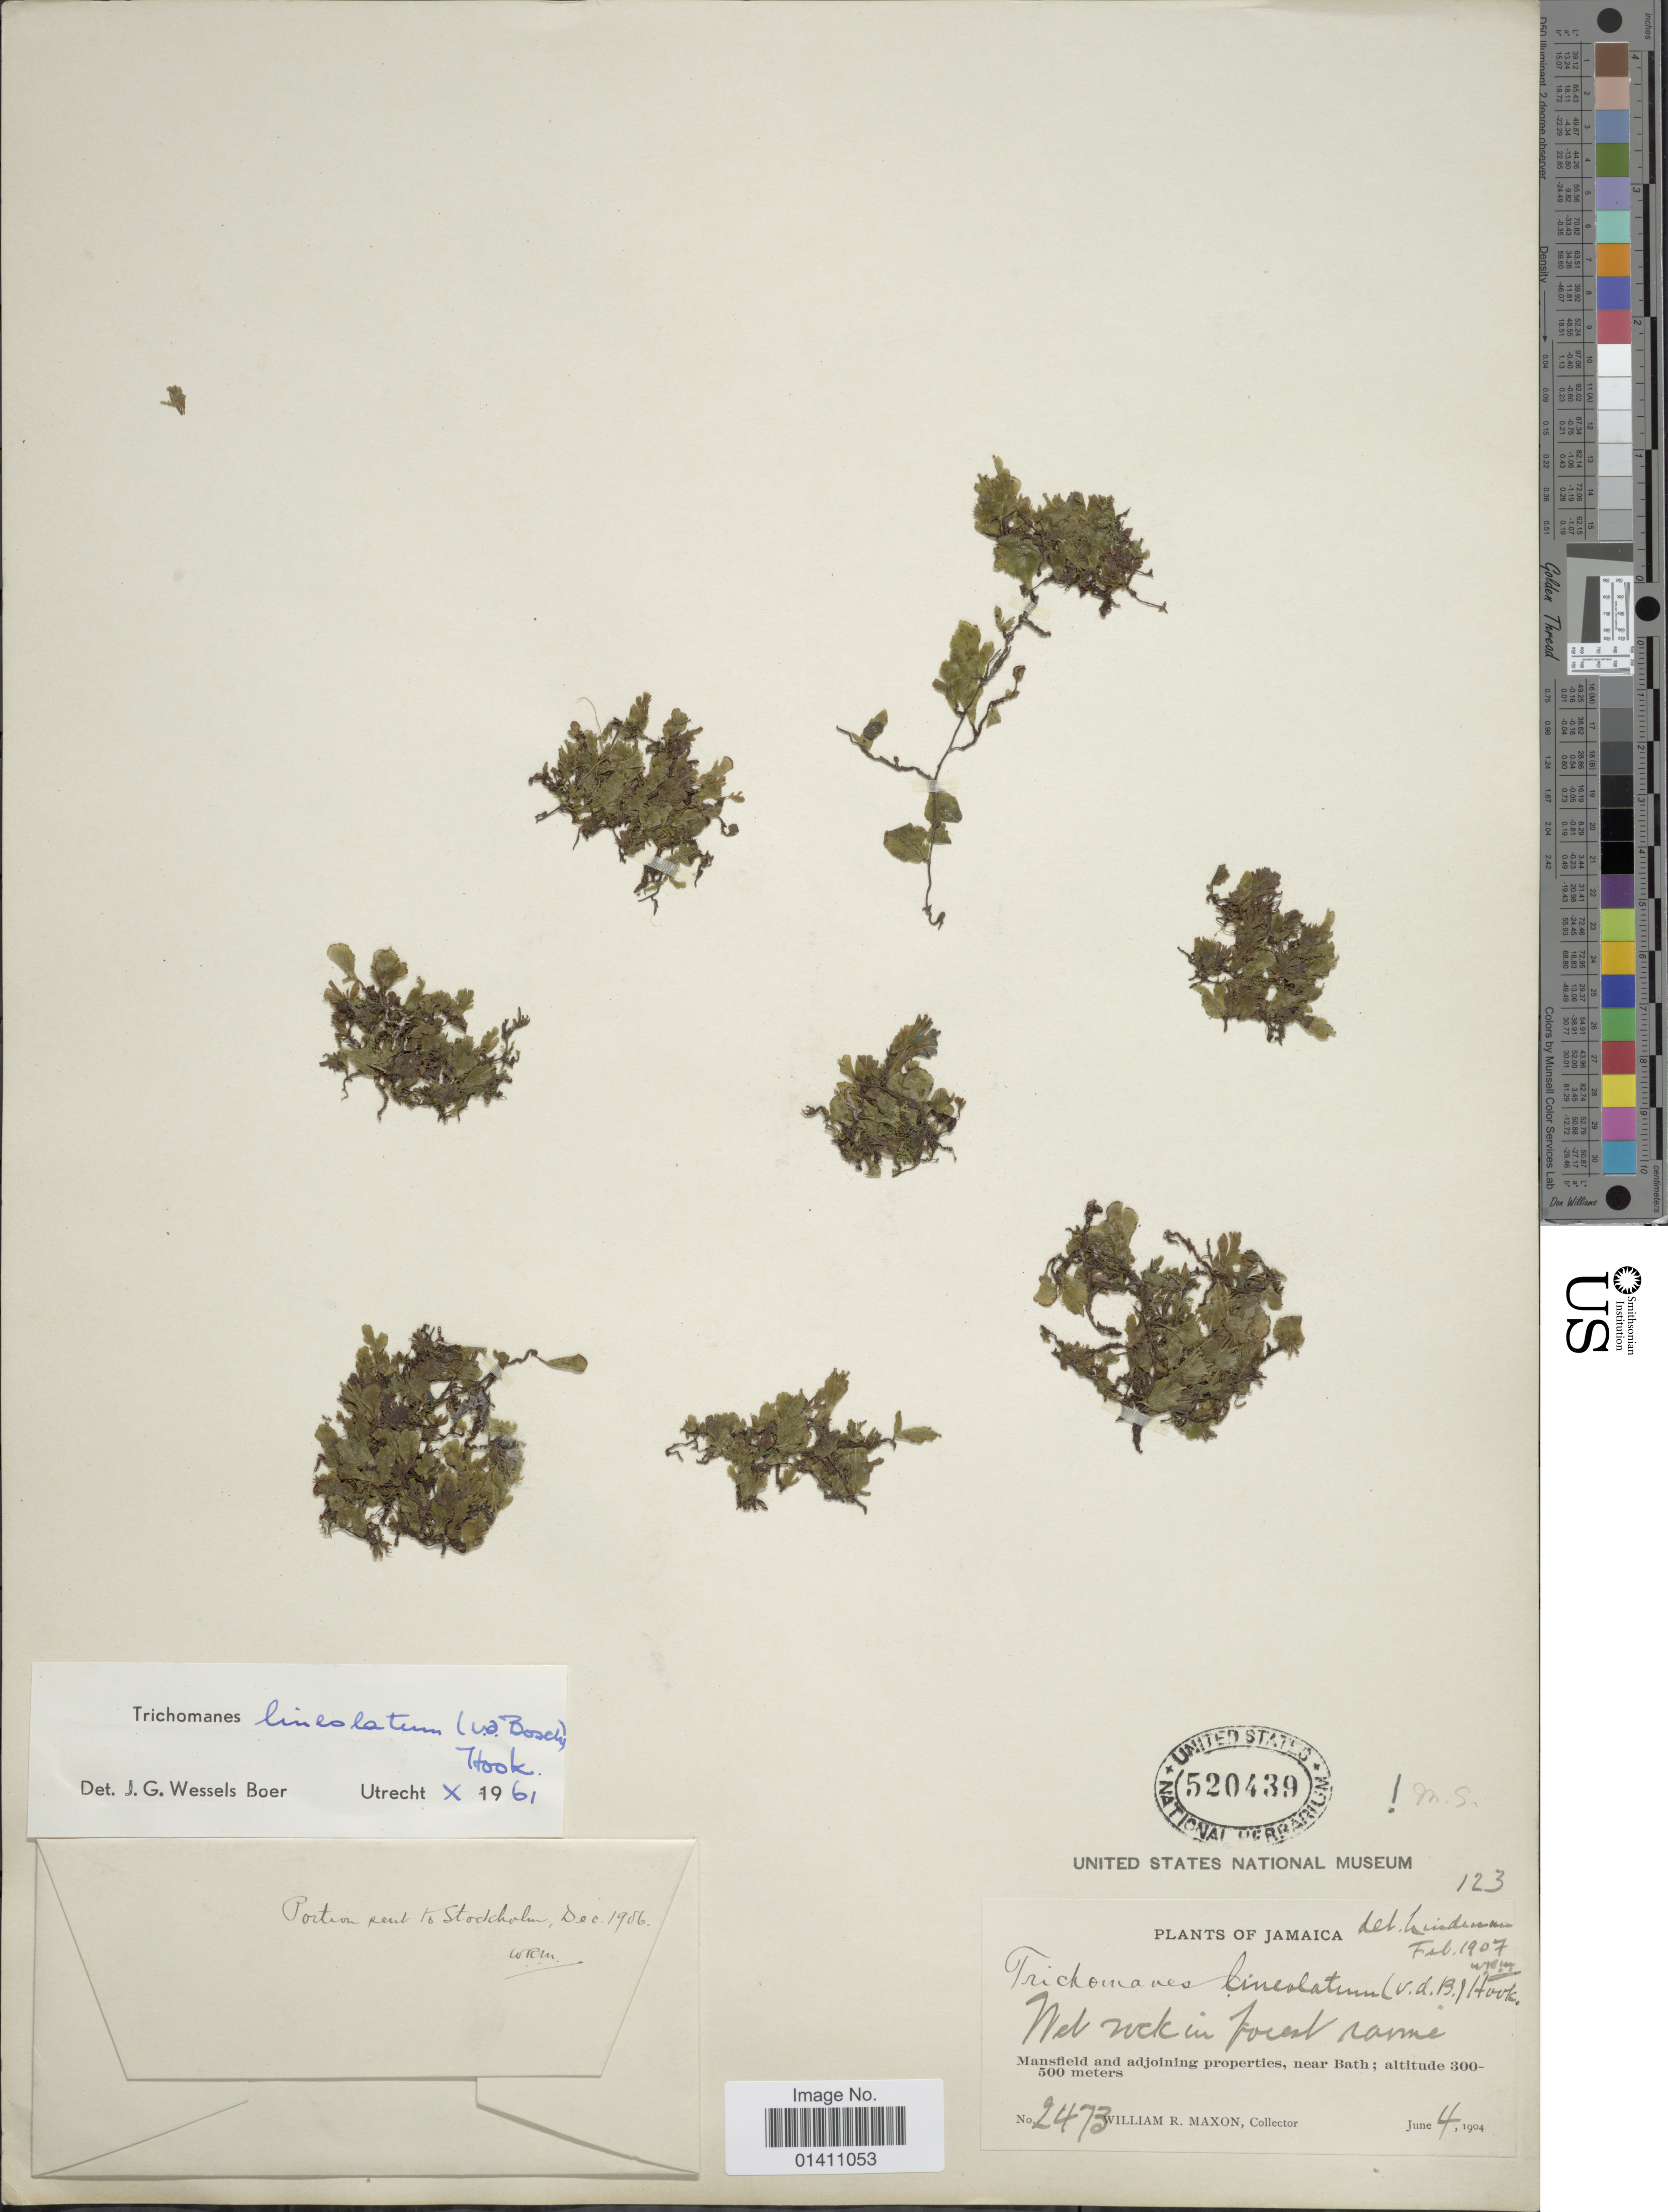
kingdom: Plantae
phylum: Tracheophyta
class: Polypodiopsida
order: Hymenophyllales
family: Hymenophyllaceae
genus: Didymoglossum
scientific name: Didymoglossum lineolatum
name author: Bosch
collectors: W. R. Maxon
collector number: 2473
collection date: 1904-06-04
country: Jamaica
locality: Mansfield and adjoining properties, near Bath.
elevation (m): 300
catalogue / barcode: US 520439